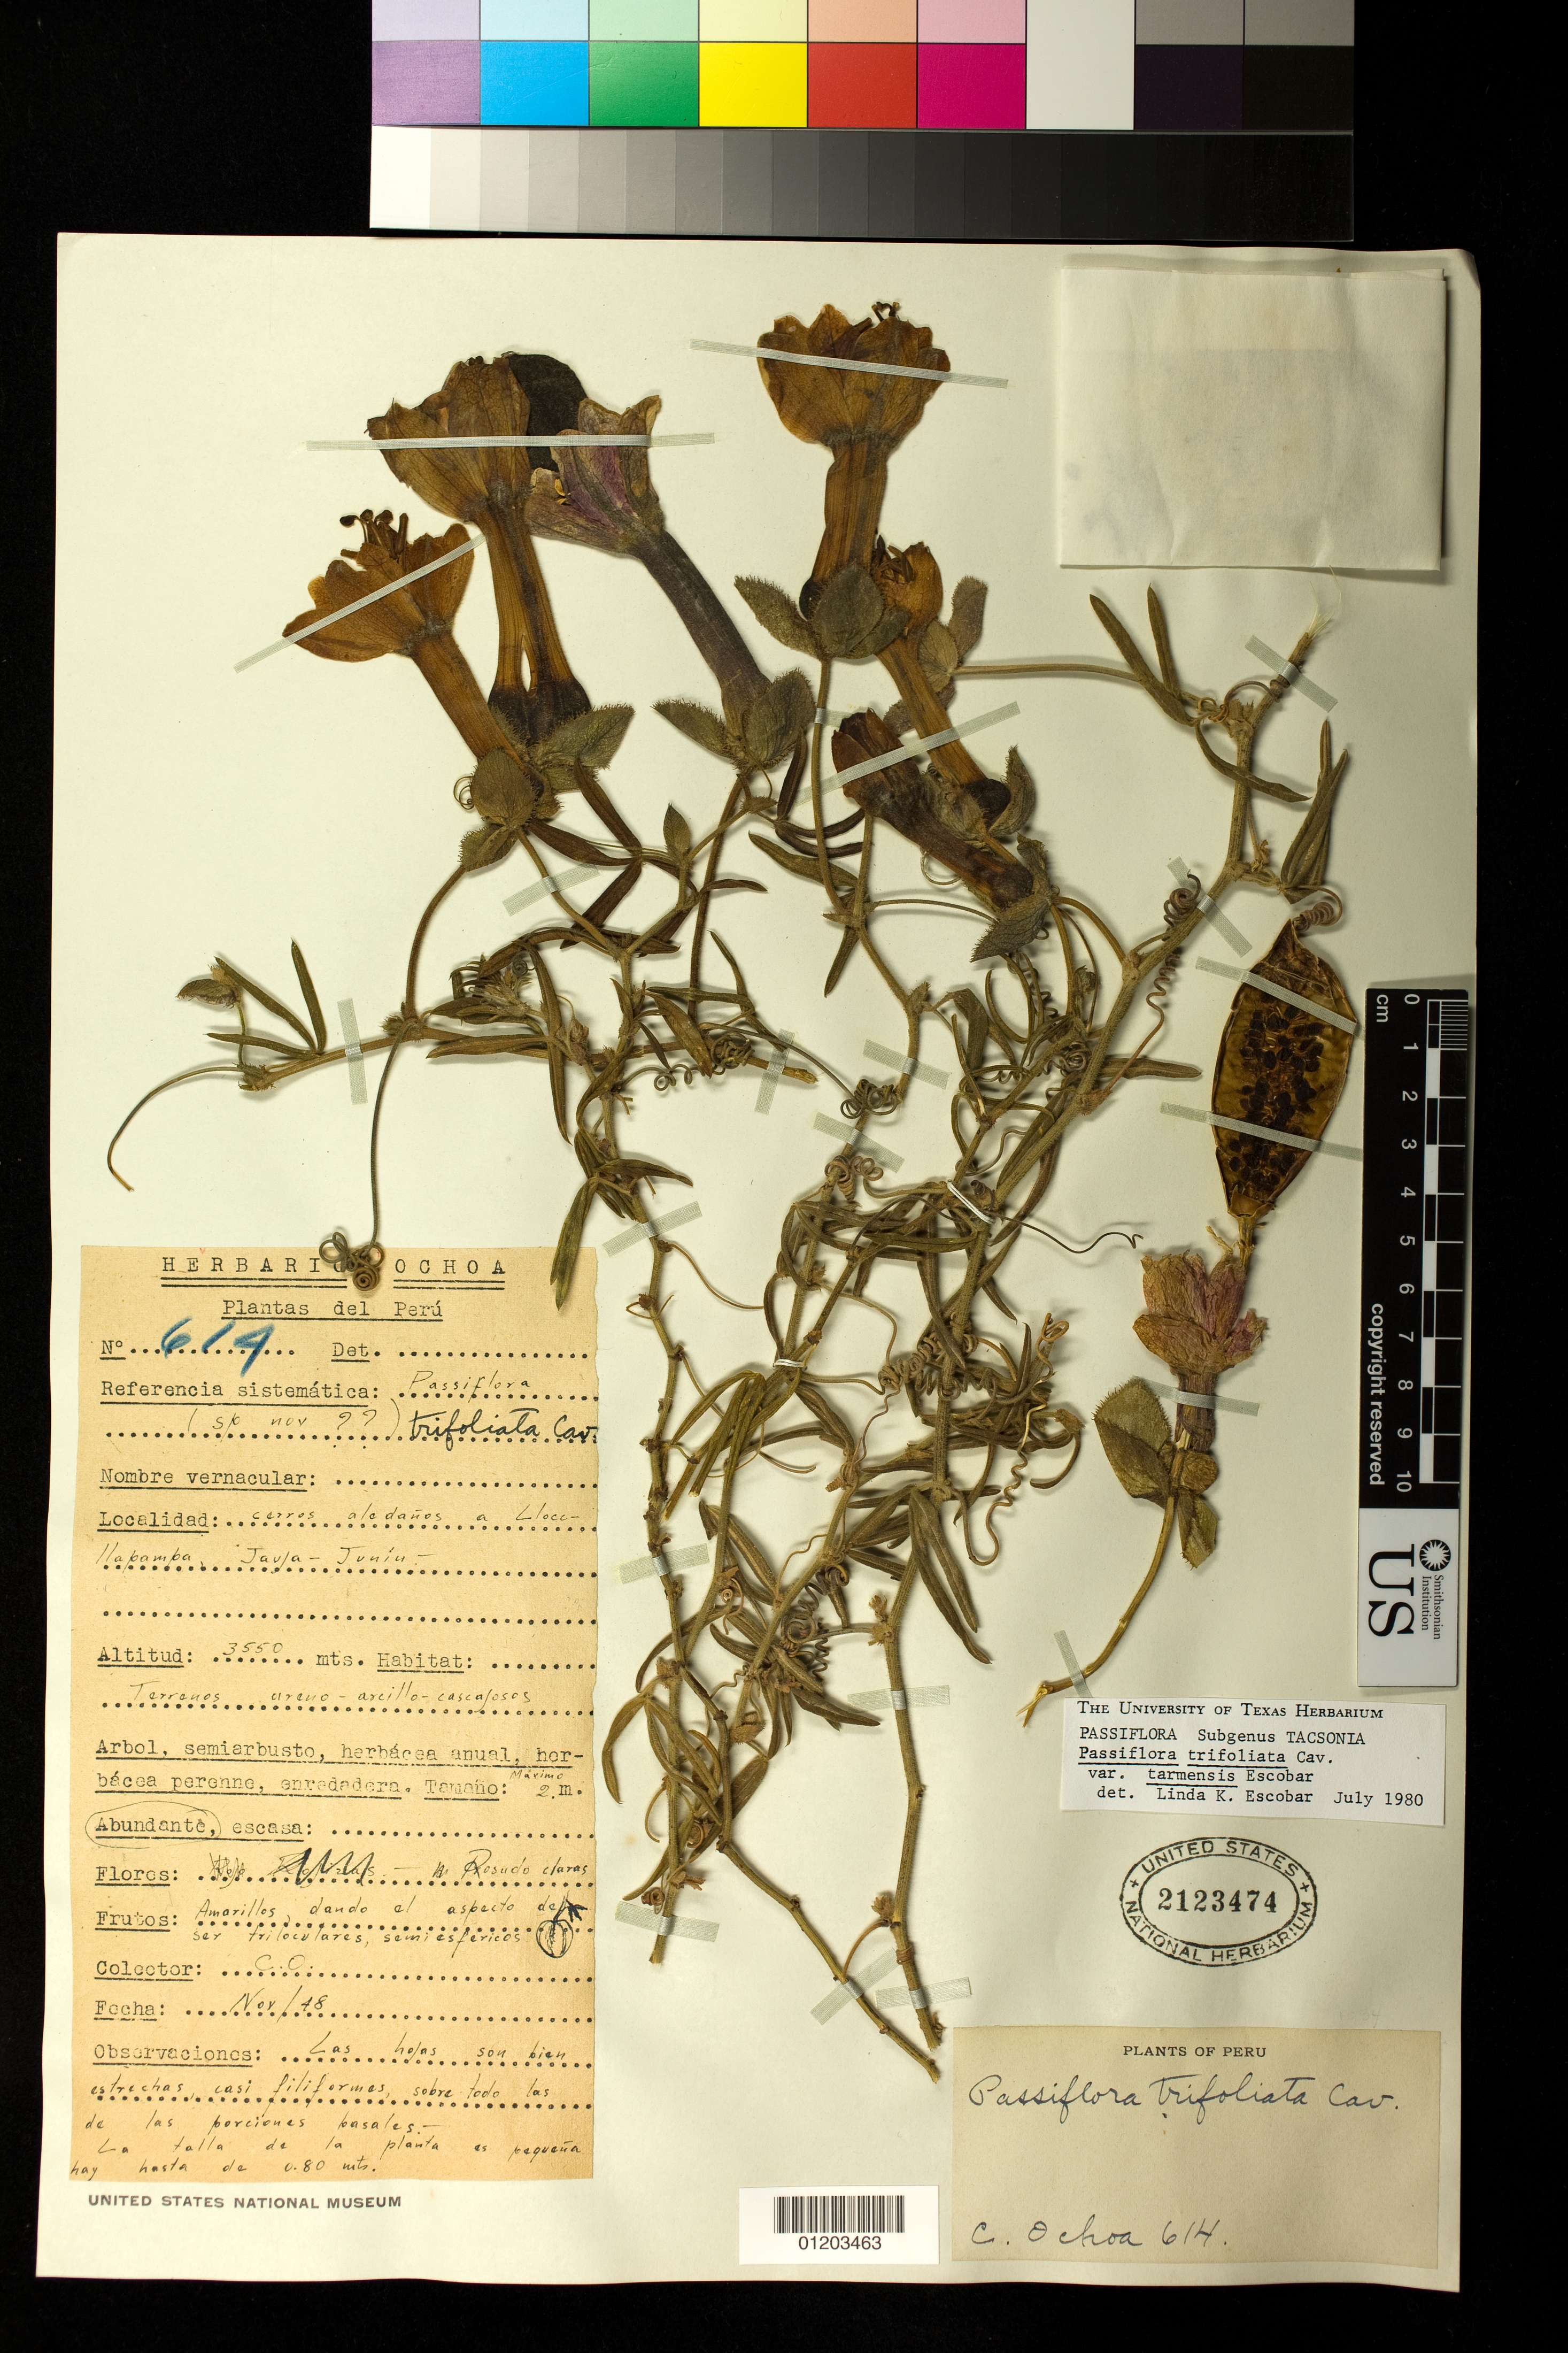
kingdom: Plantae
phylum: Tracheophyta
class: Magnoliopsida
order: Malpighiales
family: Passifloraceae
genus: Passiflora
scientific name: Passiflora trifoliata var. tarmensis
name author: L.K. Escobar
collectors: C. M. Ochoa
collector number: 614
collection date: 1948-11-01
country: Peru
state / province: Junín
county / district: Jauja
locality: cerros aledanos a Llocc-llapampa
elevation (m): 3550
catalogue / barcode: US 2123474